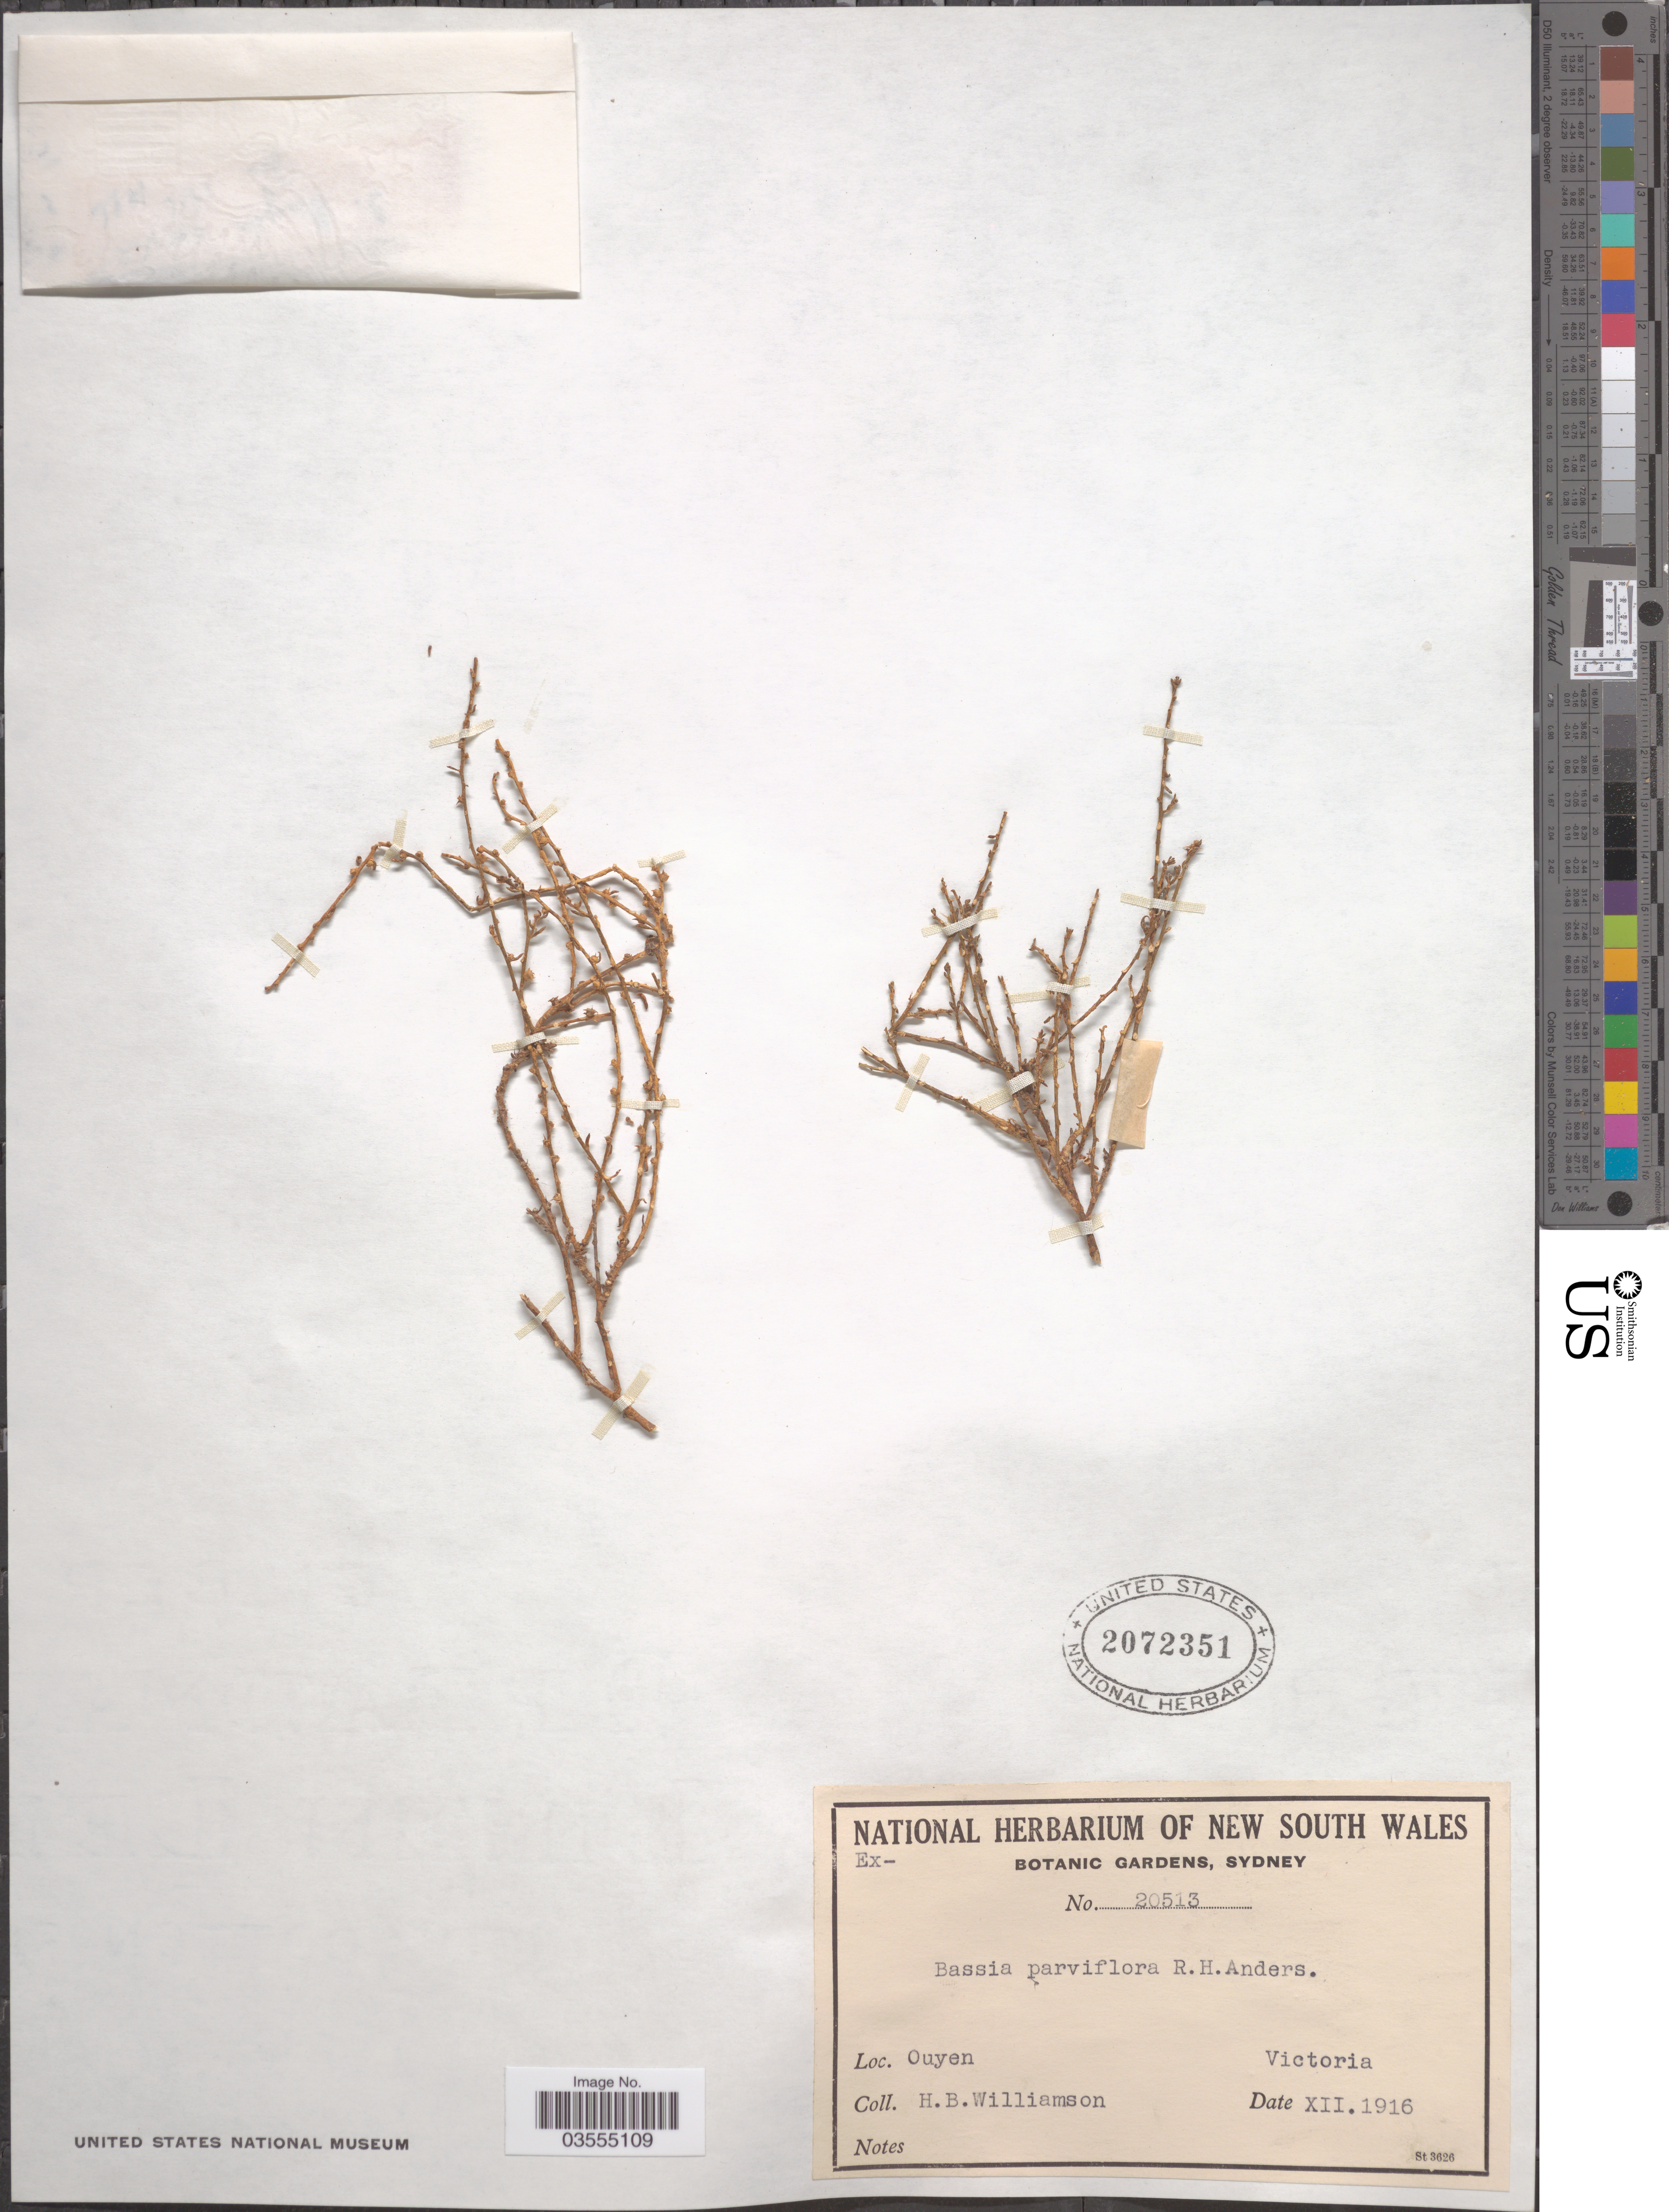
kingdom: Plantae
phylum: Tracheophyta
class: Magnoliopsida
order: Caryophyllales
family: Amaranthaceae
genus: Sclerolaena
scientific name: Sclerolaena parviflora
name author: (R.H. Anderson) A.J. Scott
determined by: Wilson, Paul G.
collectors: H. Williamson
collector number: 20513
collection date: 1916-12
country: Australia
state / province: New South Wales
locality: Ouyen Victoria.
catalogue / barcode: US 2072351